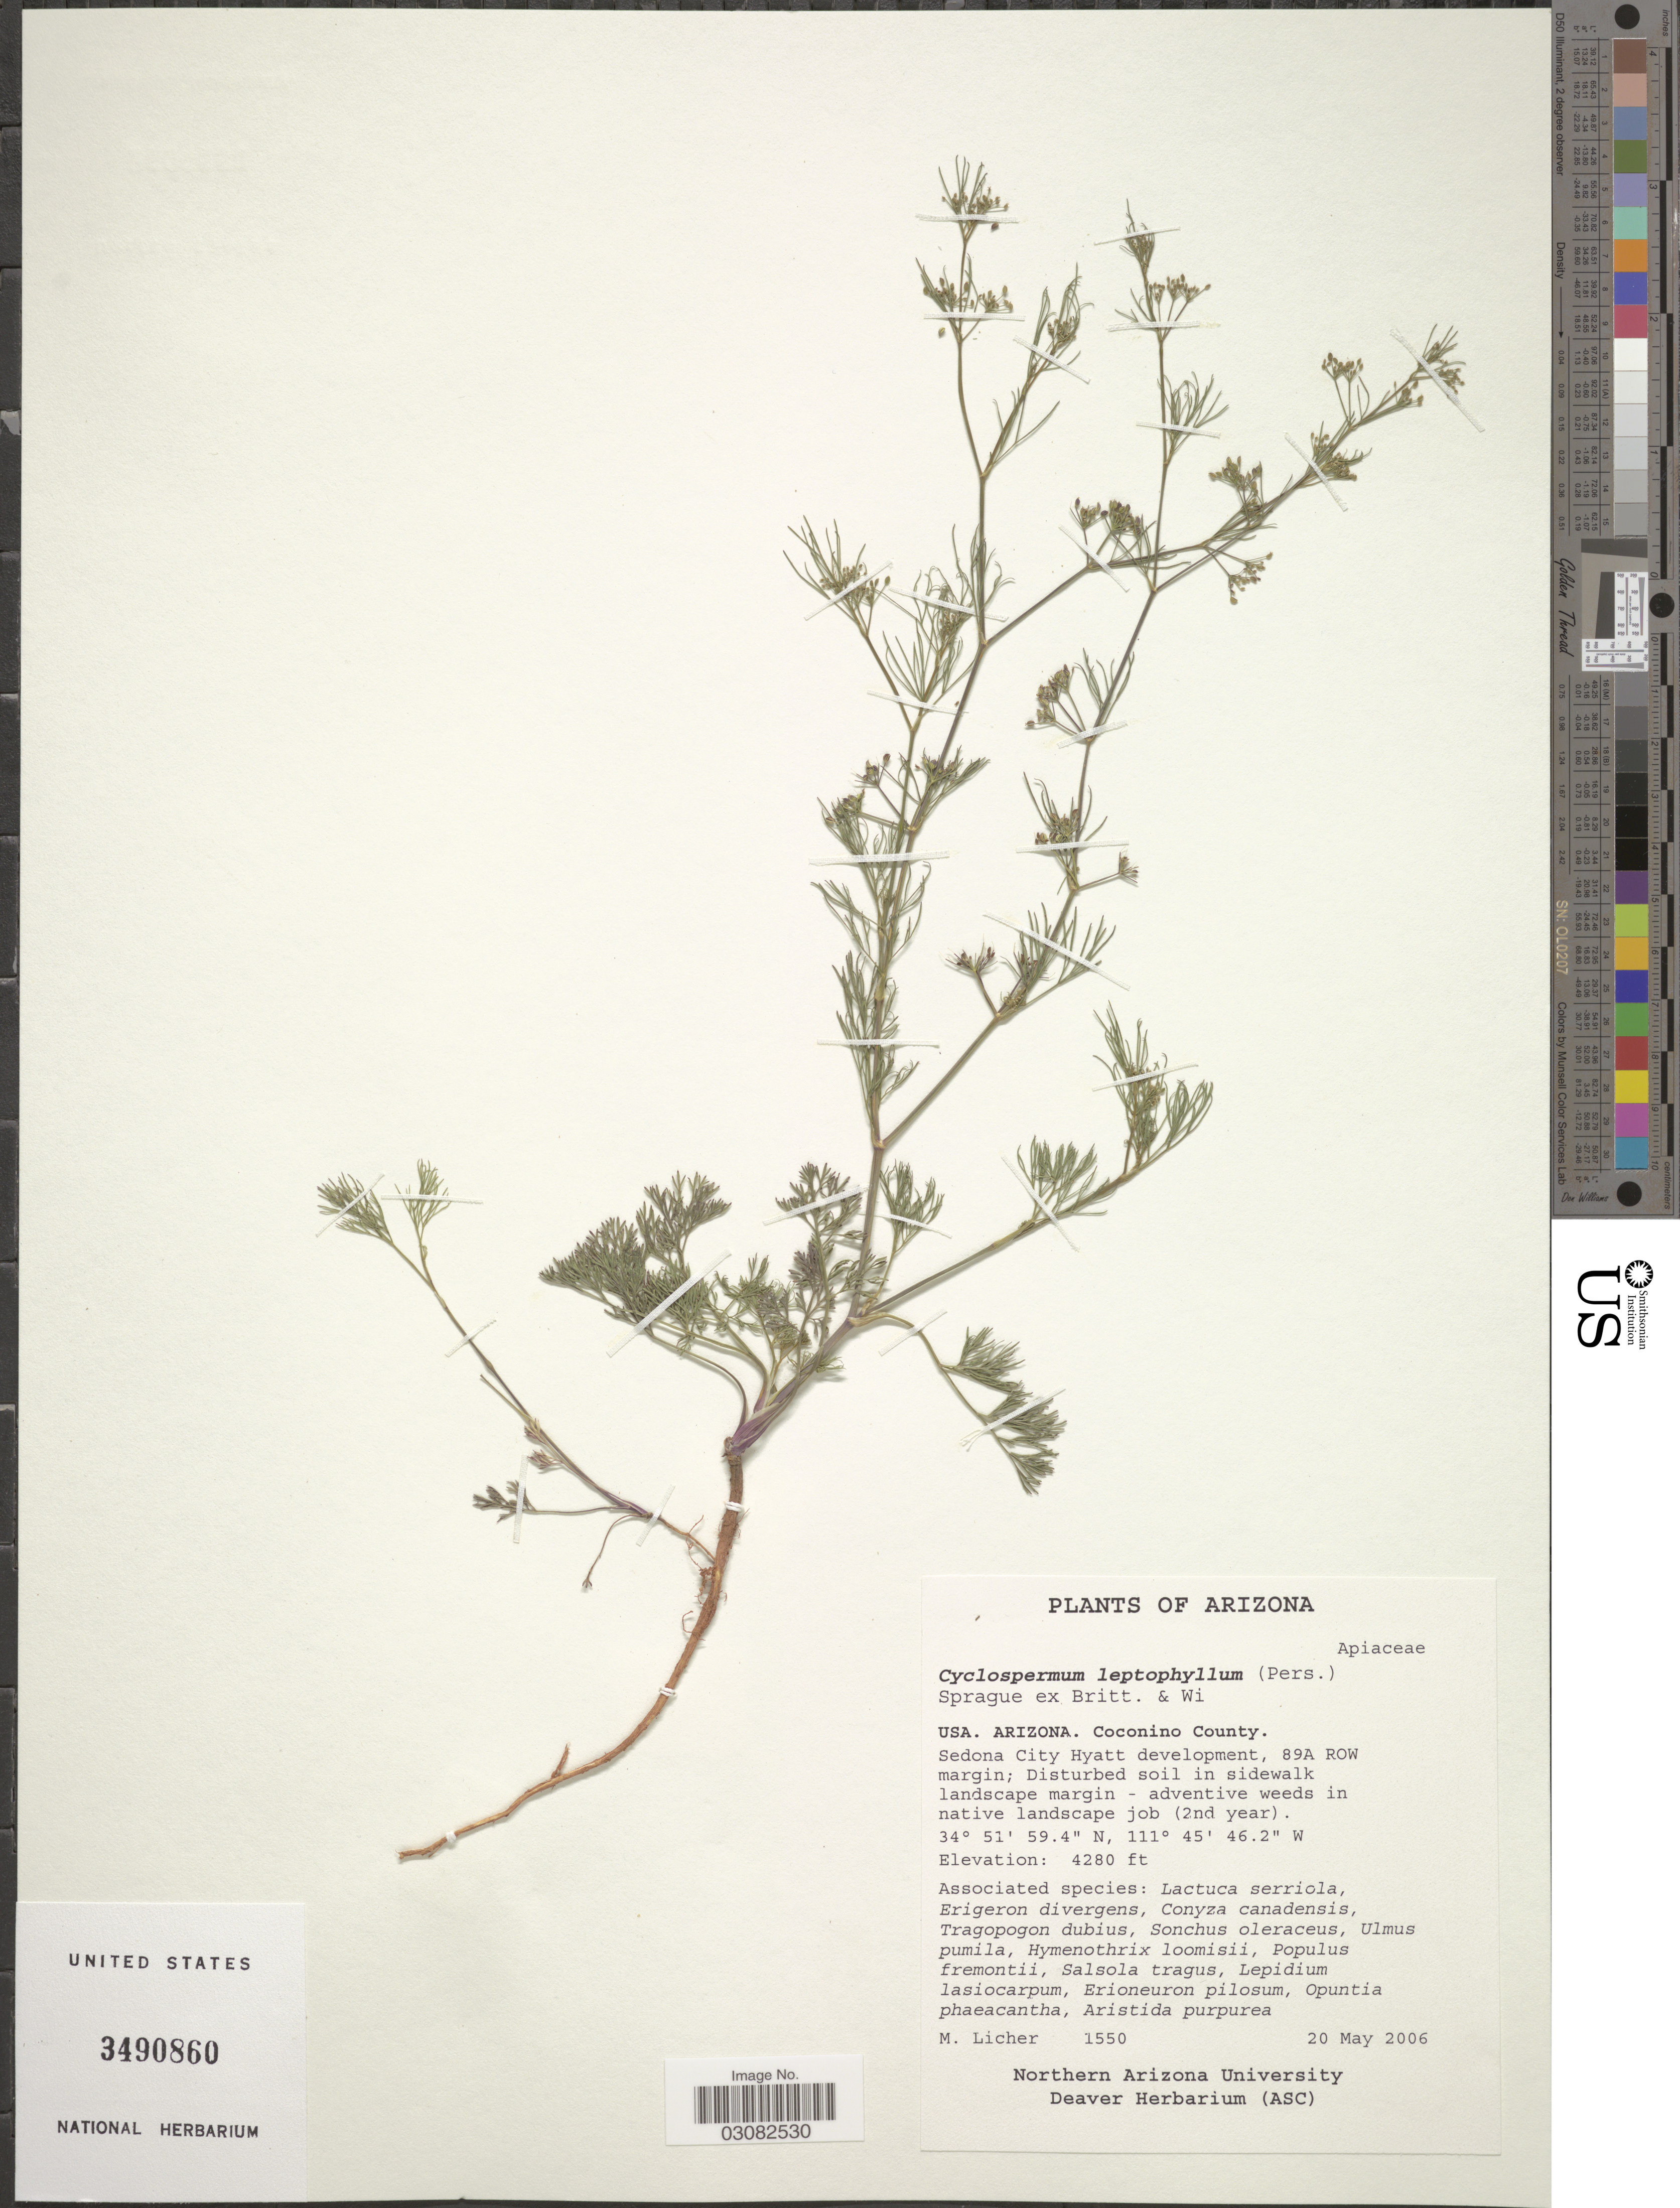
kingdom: Plantae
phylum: Tracheophyta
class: Magnoliopsida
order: Apiales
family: Apiaceae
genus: Apium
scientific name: Apium leptophyllum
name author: (Pers.) F. Muell. ex Benth.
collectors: M. Licher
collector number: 1550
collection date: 2006-05-20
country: United States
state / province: Arizona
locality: Coconino County. Sedona City Hyatt development, 89A Row margin.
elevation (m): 1305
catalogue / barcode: US 3490860